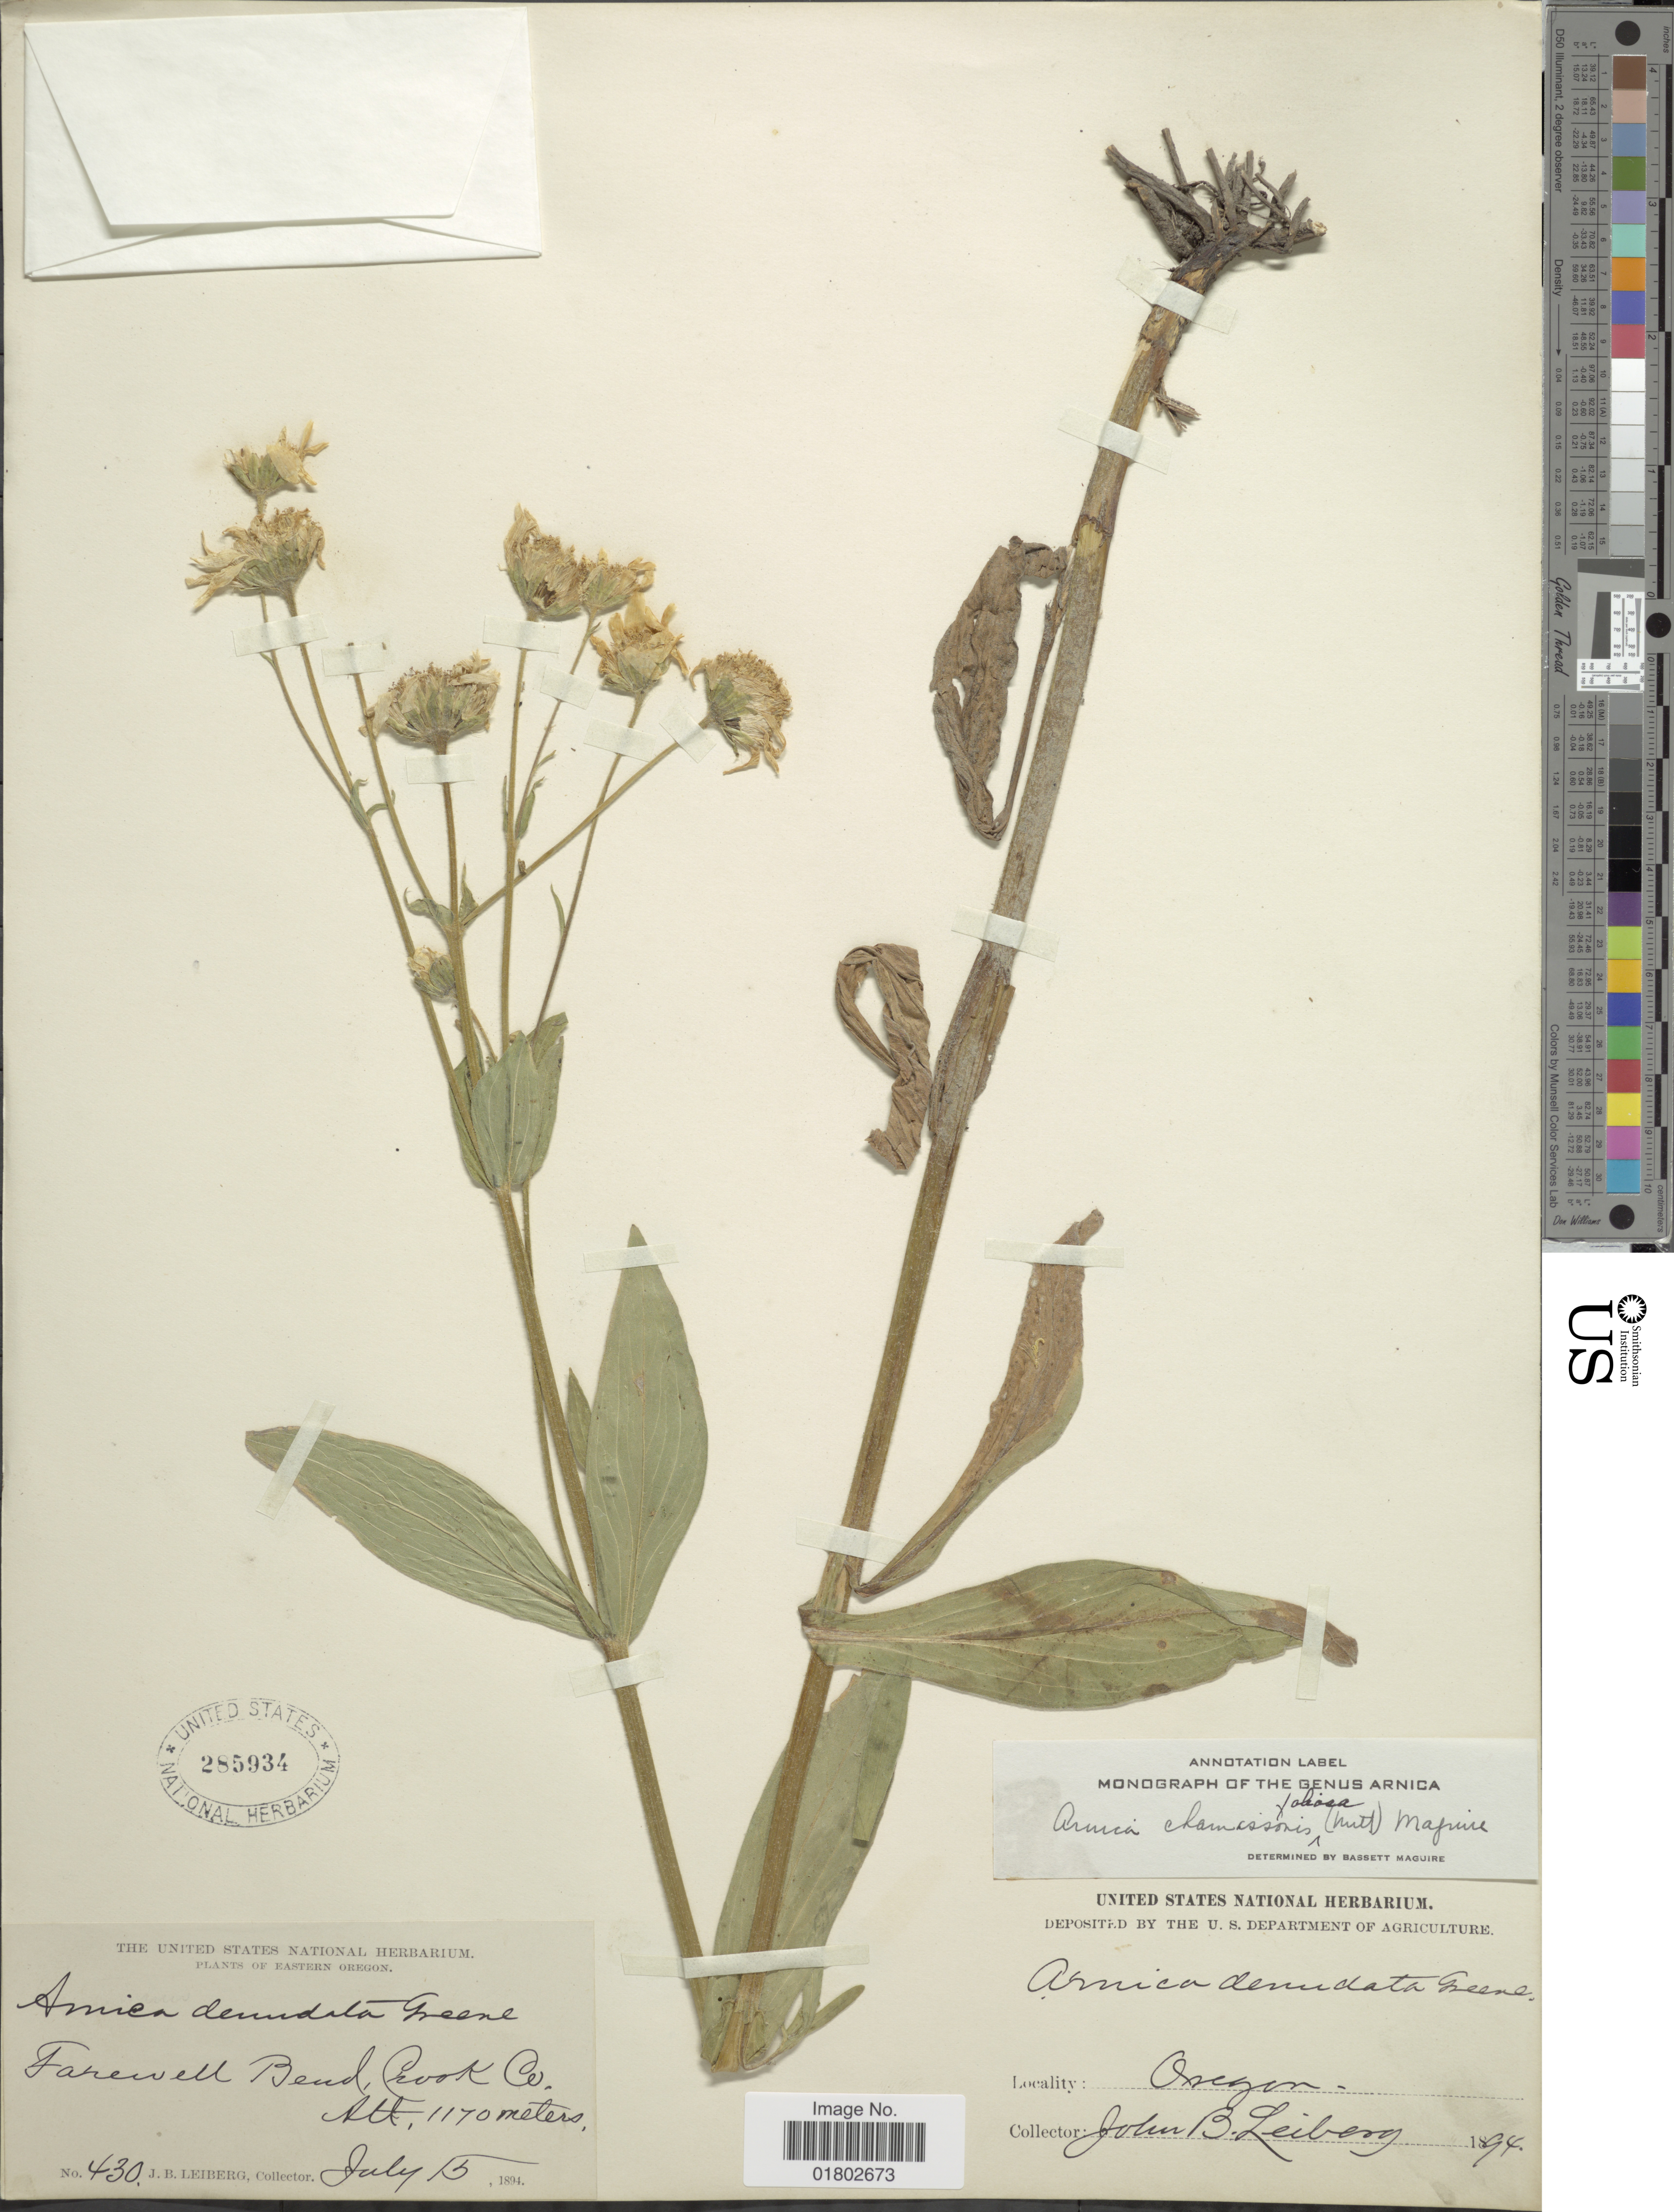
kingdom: Plantae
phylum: Tracheophyta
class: Magnoliopsida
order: Asterales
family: Asteraceae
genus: Arnica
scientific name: Arnica chamissonis subsp. foliosa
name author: (Nutt.) Maguire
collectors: J. B. Leiberg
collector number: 430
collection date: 1894-07-15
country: United States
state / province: Oregon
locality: Farewell Bend, Cook Co.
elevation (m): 1170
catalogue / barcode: US 285934